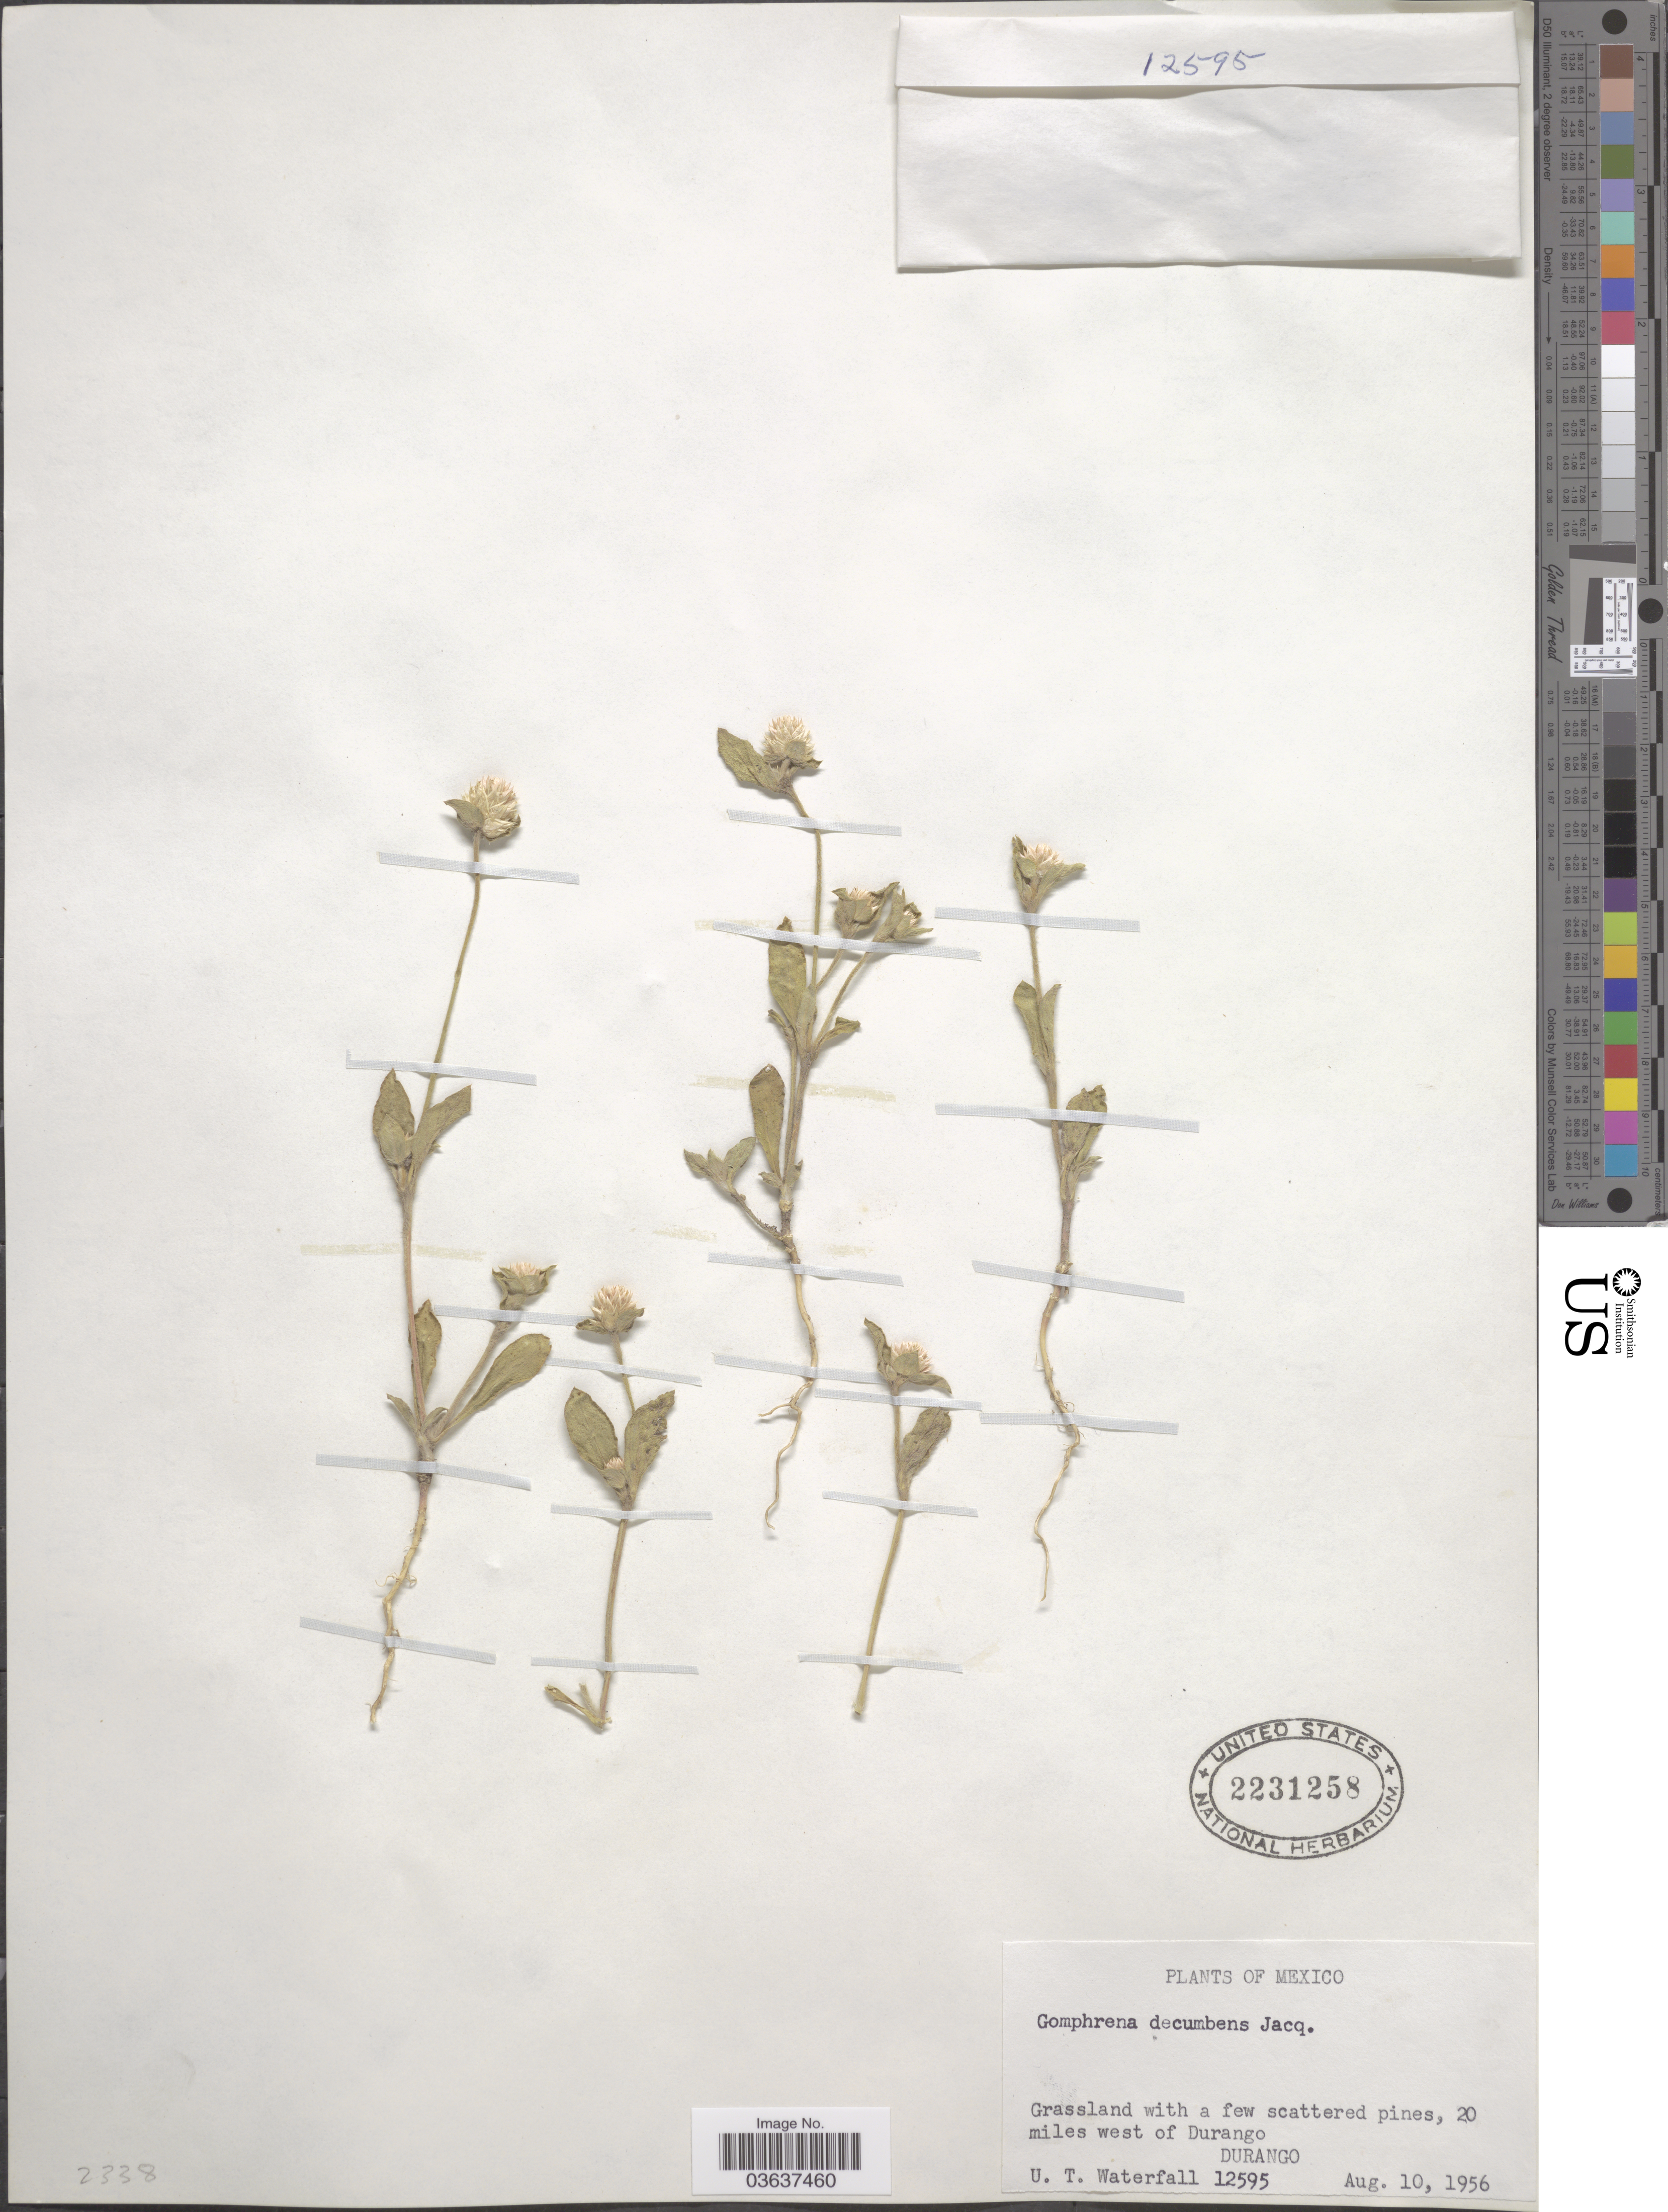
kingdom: Plantae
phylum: Tracheophyta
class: Magnoliopsida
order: Caryophyllales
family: Amaranthaceae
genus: Gomphrena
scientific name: Gomphrena decumbens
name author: Jacq.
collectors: U. T. Waterfall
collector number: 12595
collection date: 1956-08-10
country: Mexico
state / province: Durango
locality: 20 miles west of Durango.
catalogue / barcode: US 2231258